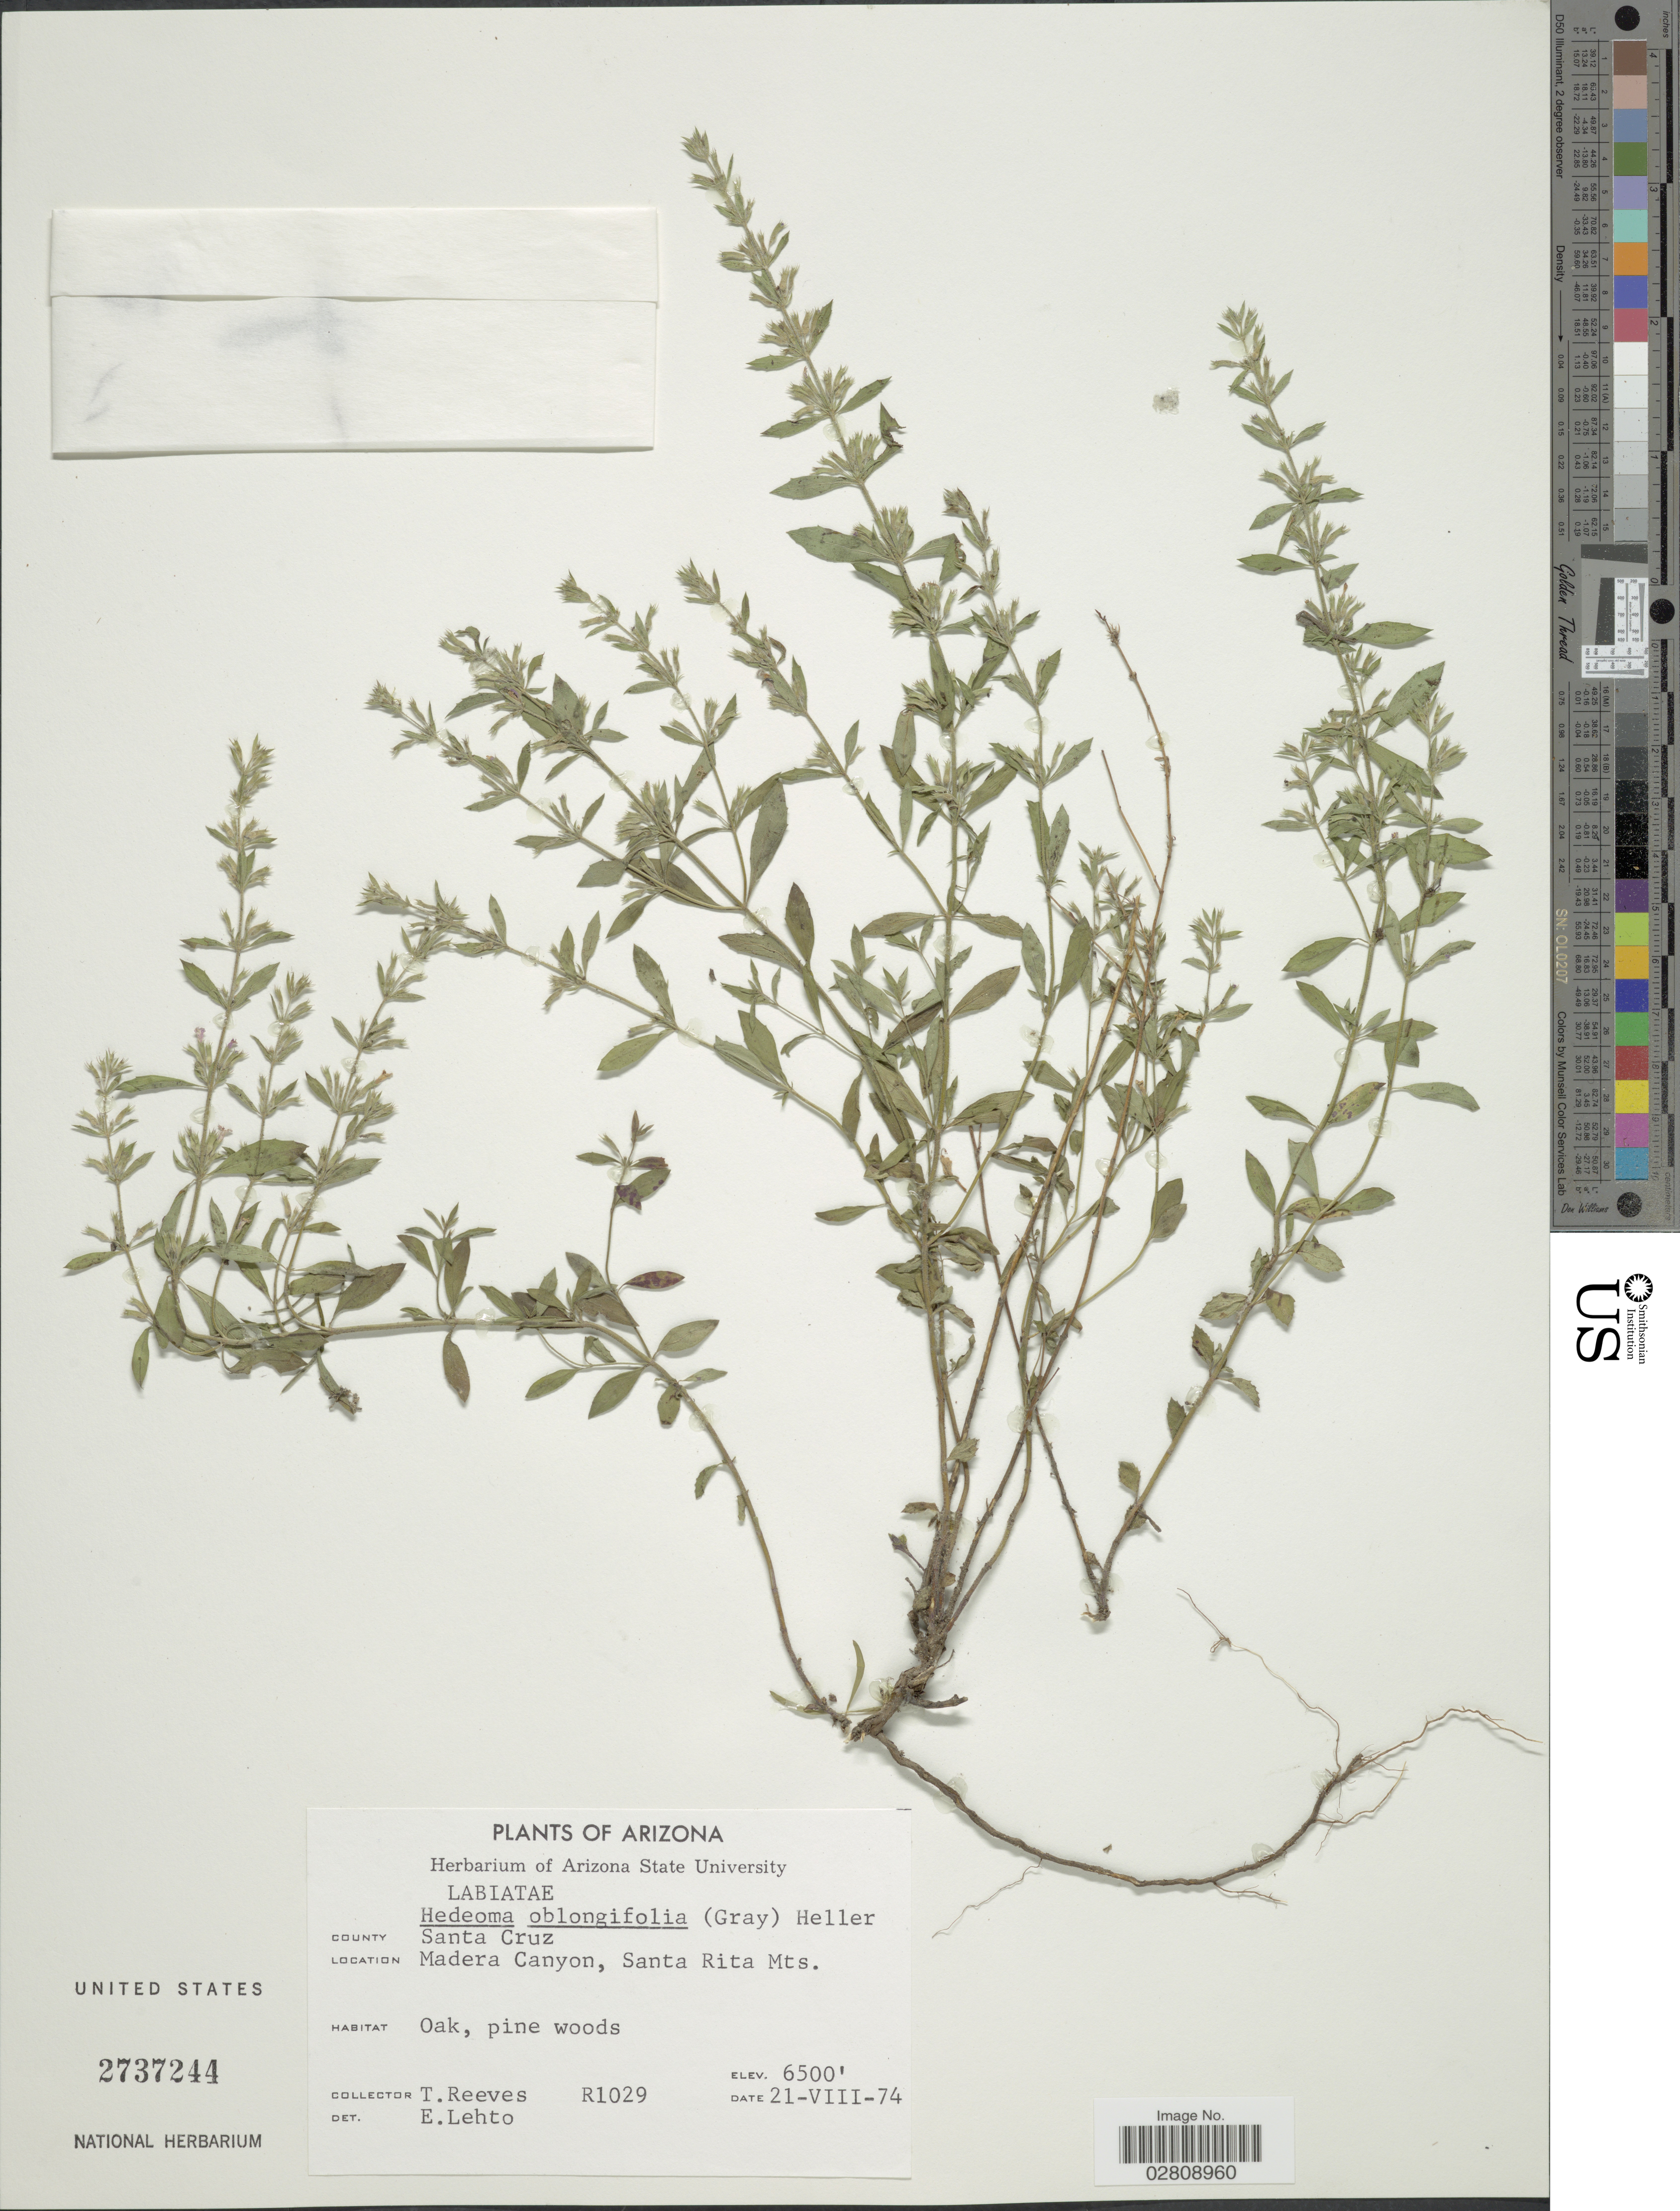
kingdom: Plantae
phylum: Tracheophyta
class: Magnoliopsida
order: Lamiales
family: Lamiaceae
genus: Hedeoma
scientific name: Hedeoma oblongifolia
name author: (A. Gray) A. Heller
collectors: T. Reeves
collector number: R1029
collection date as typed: Transcribed d/m/y: 21/8/74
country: United States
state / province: Arizona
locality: County Santa Cruz. Madera Canyon, Santa Rita Mts.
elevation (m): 1981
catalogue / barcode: US 2737244